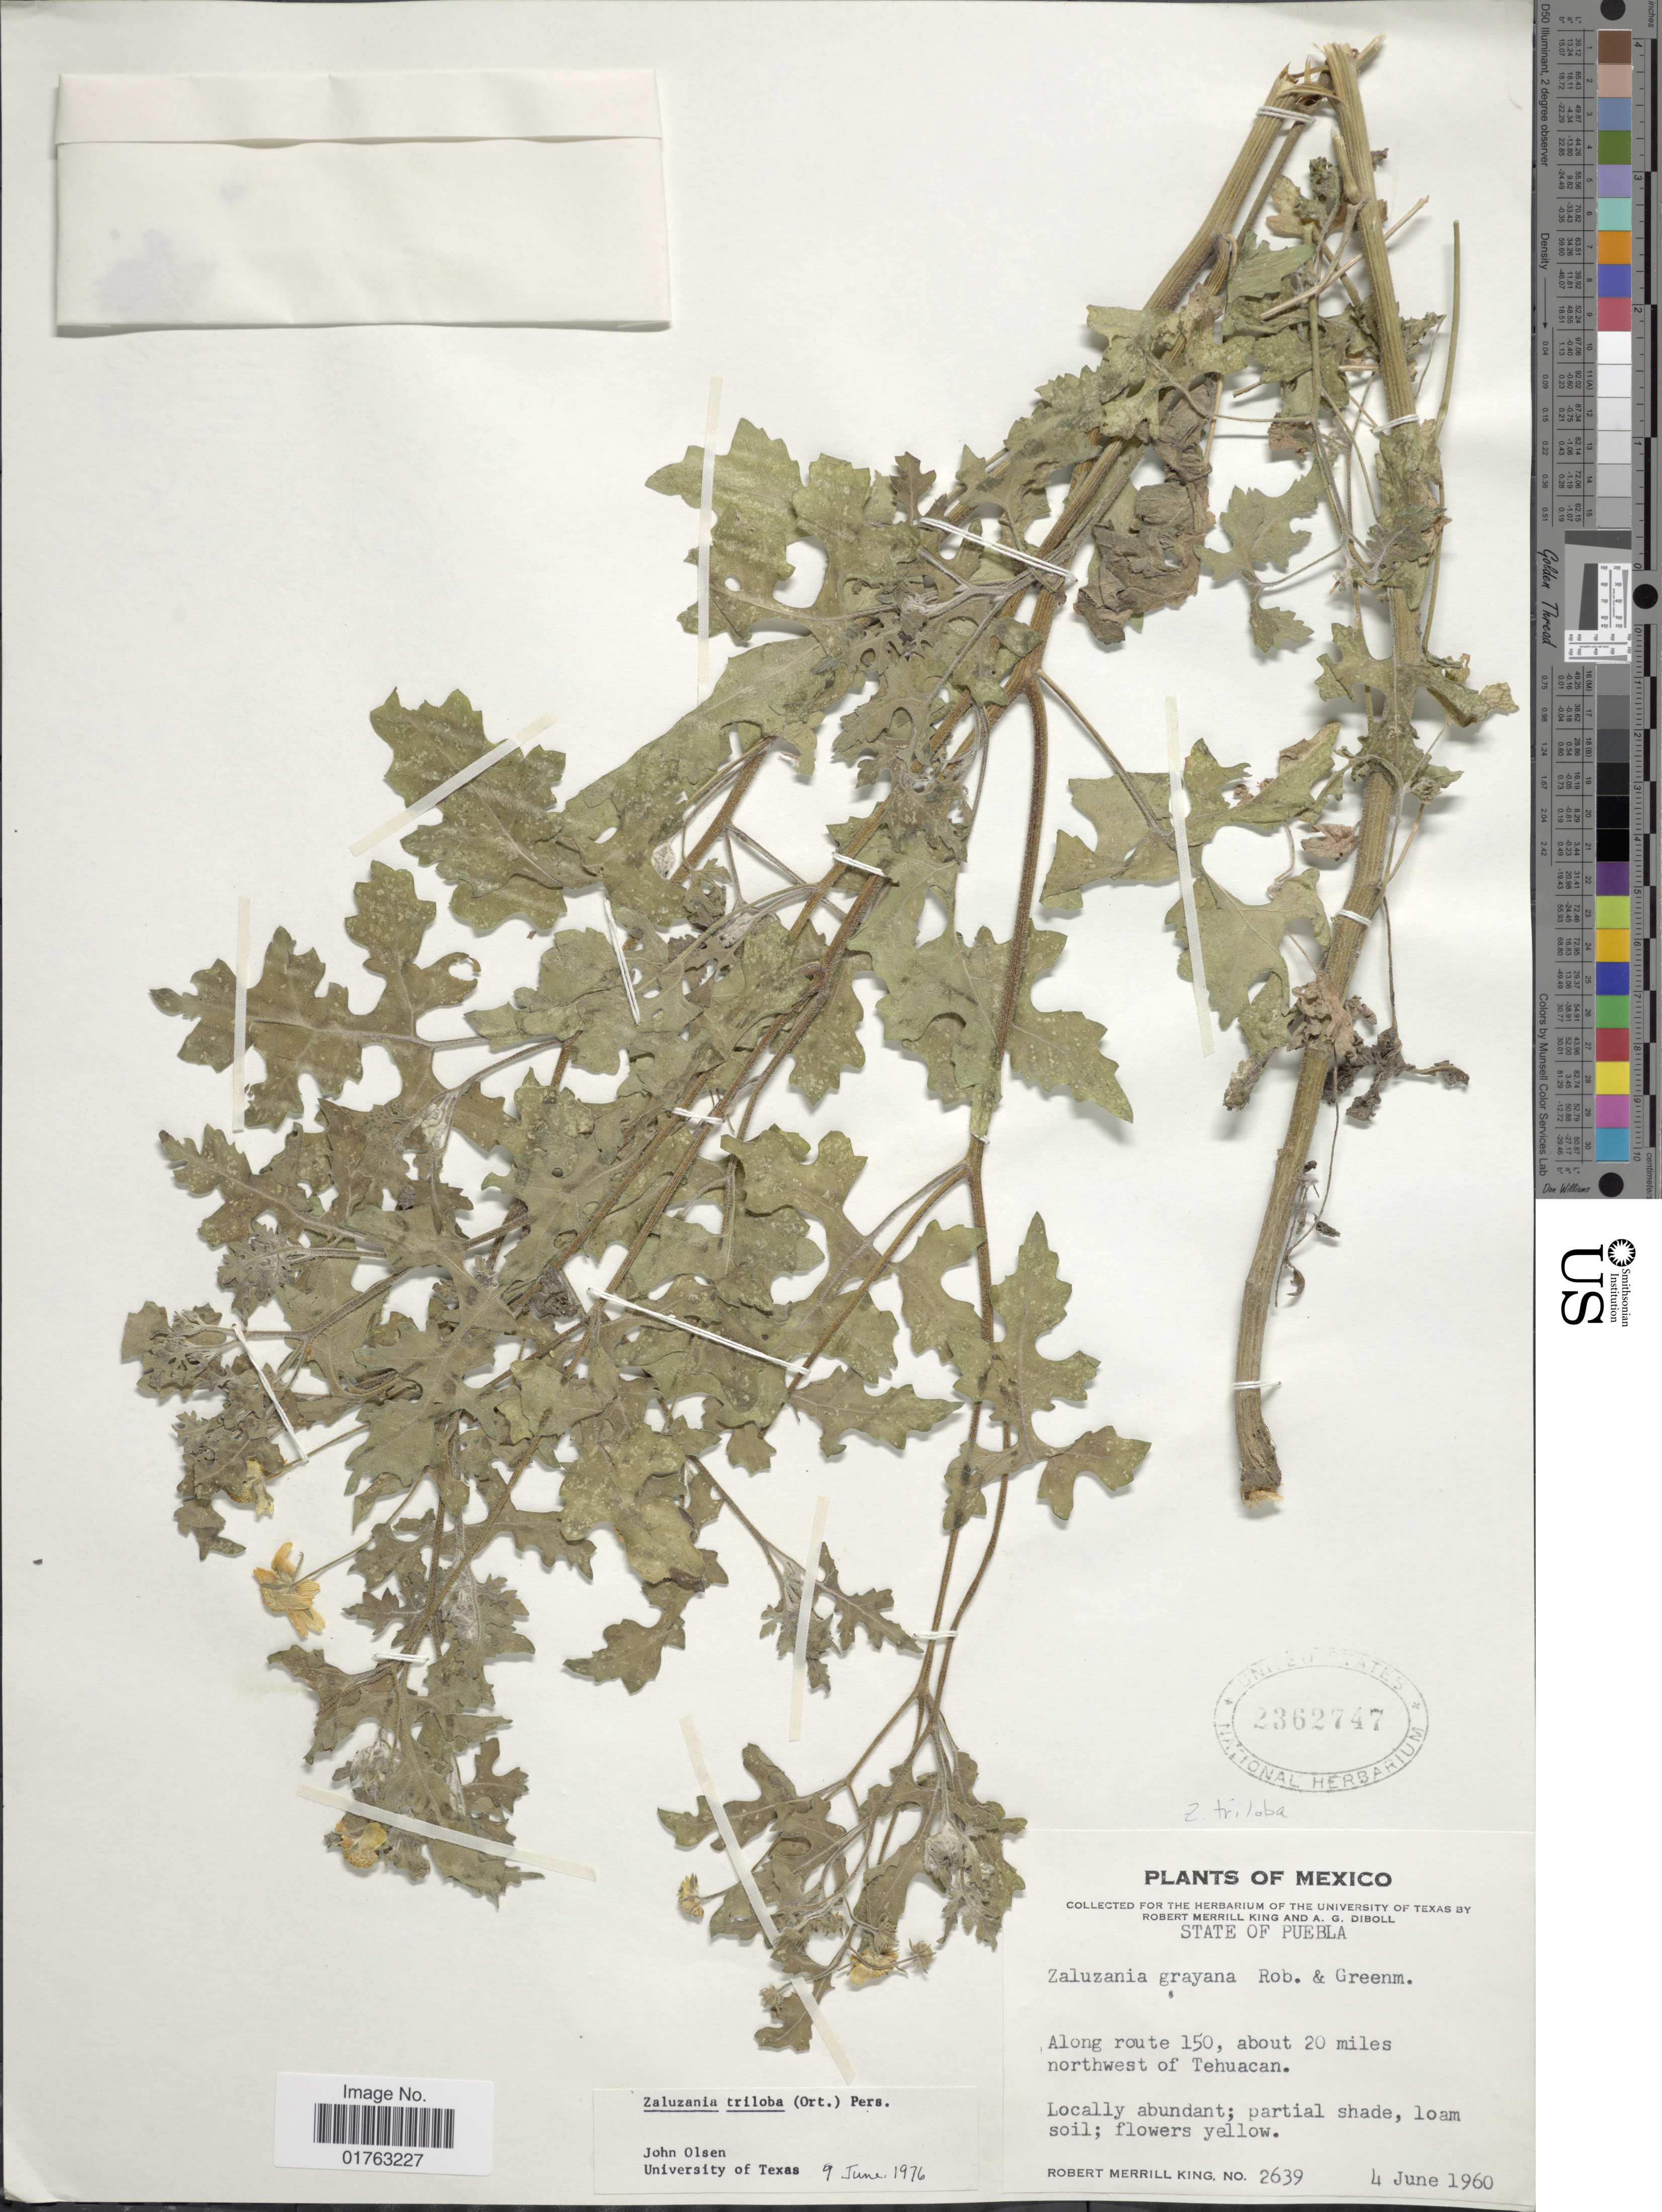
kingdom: Plantae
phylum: Tracheophyta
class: Magnoliopsida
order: Asterales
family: Asteraceae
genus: Zaluzania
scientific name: Zaluzania triloba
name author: (Ortega) Pers.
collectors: R. M. King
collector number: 2639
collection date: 1960-06-04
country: Mexico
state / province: Puebla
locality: Along route 150, about 20 miles northwest of Tehuacan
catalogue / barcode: US 2362747